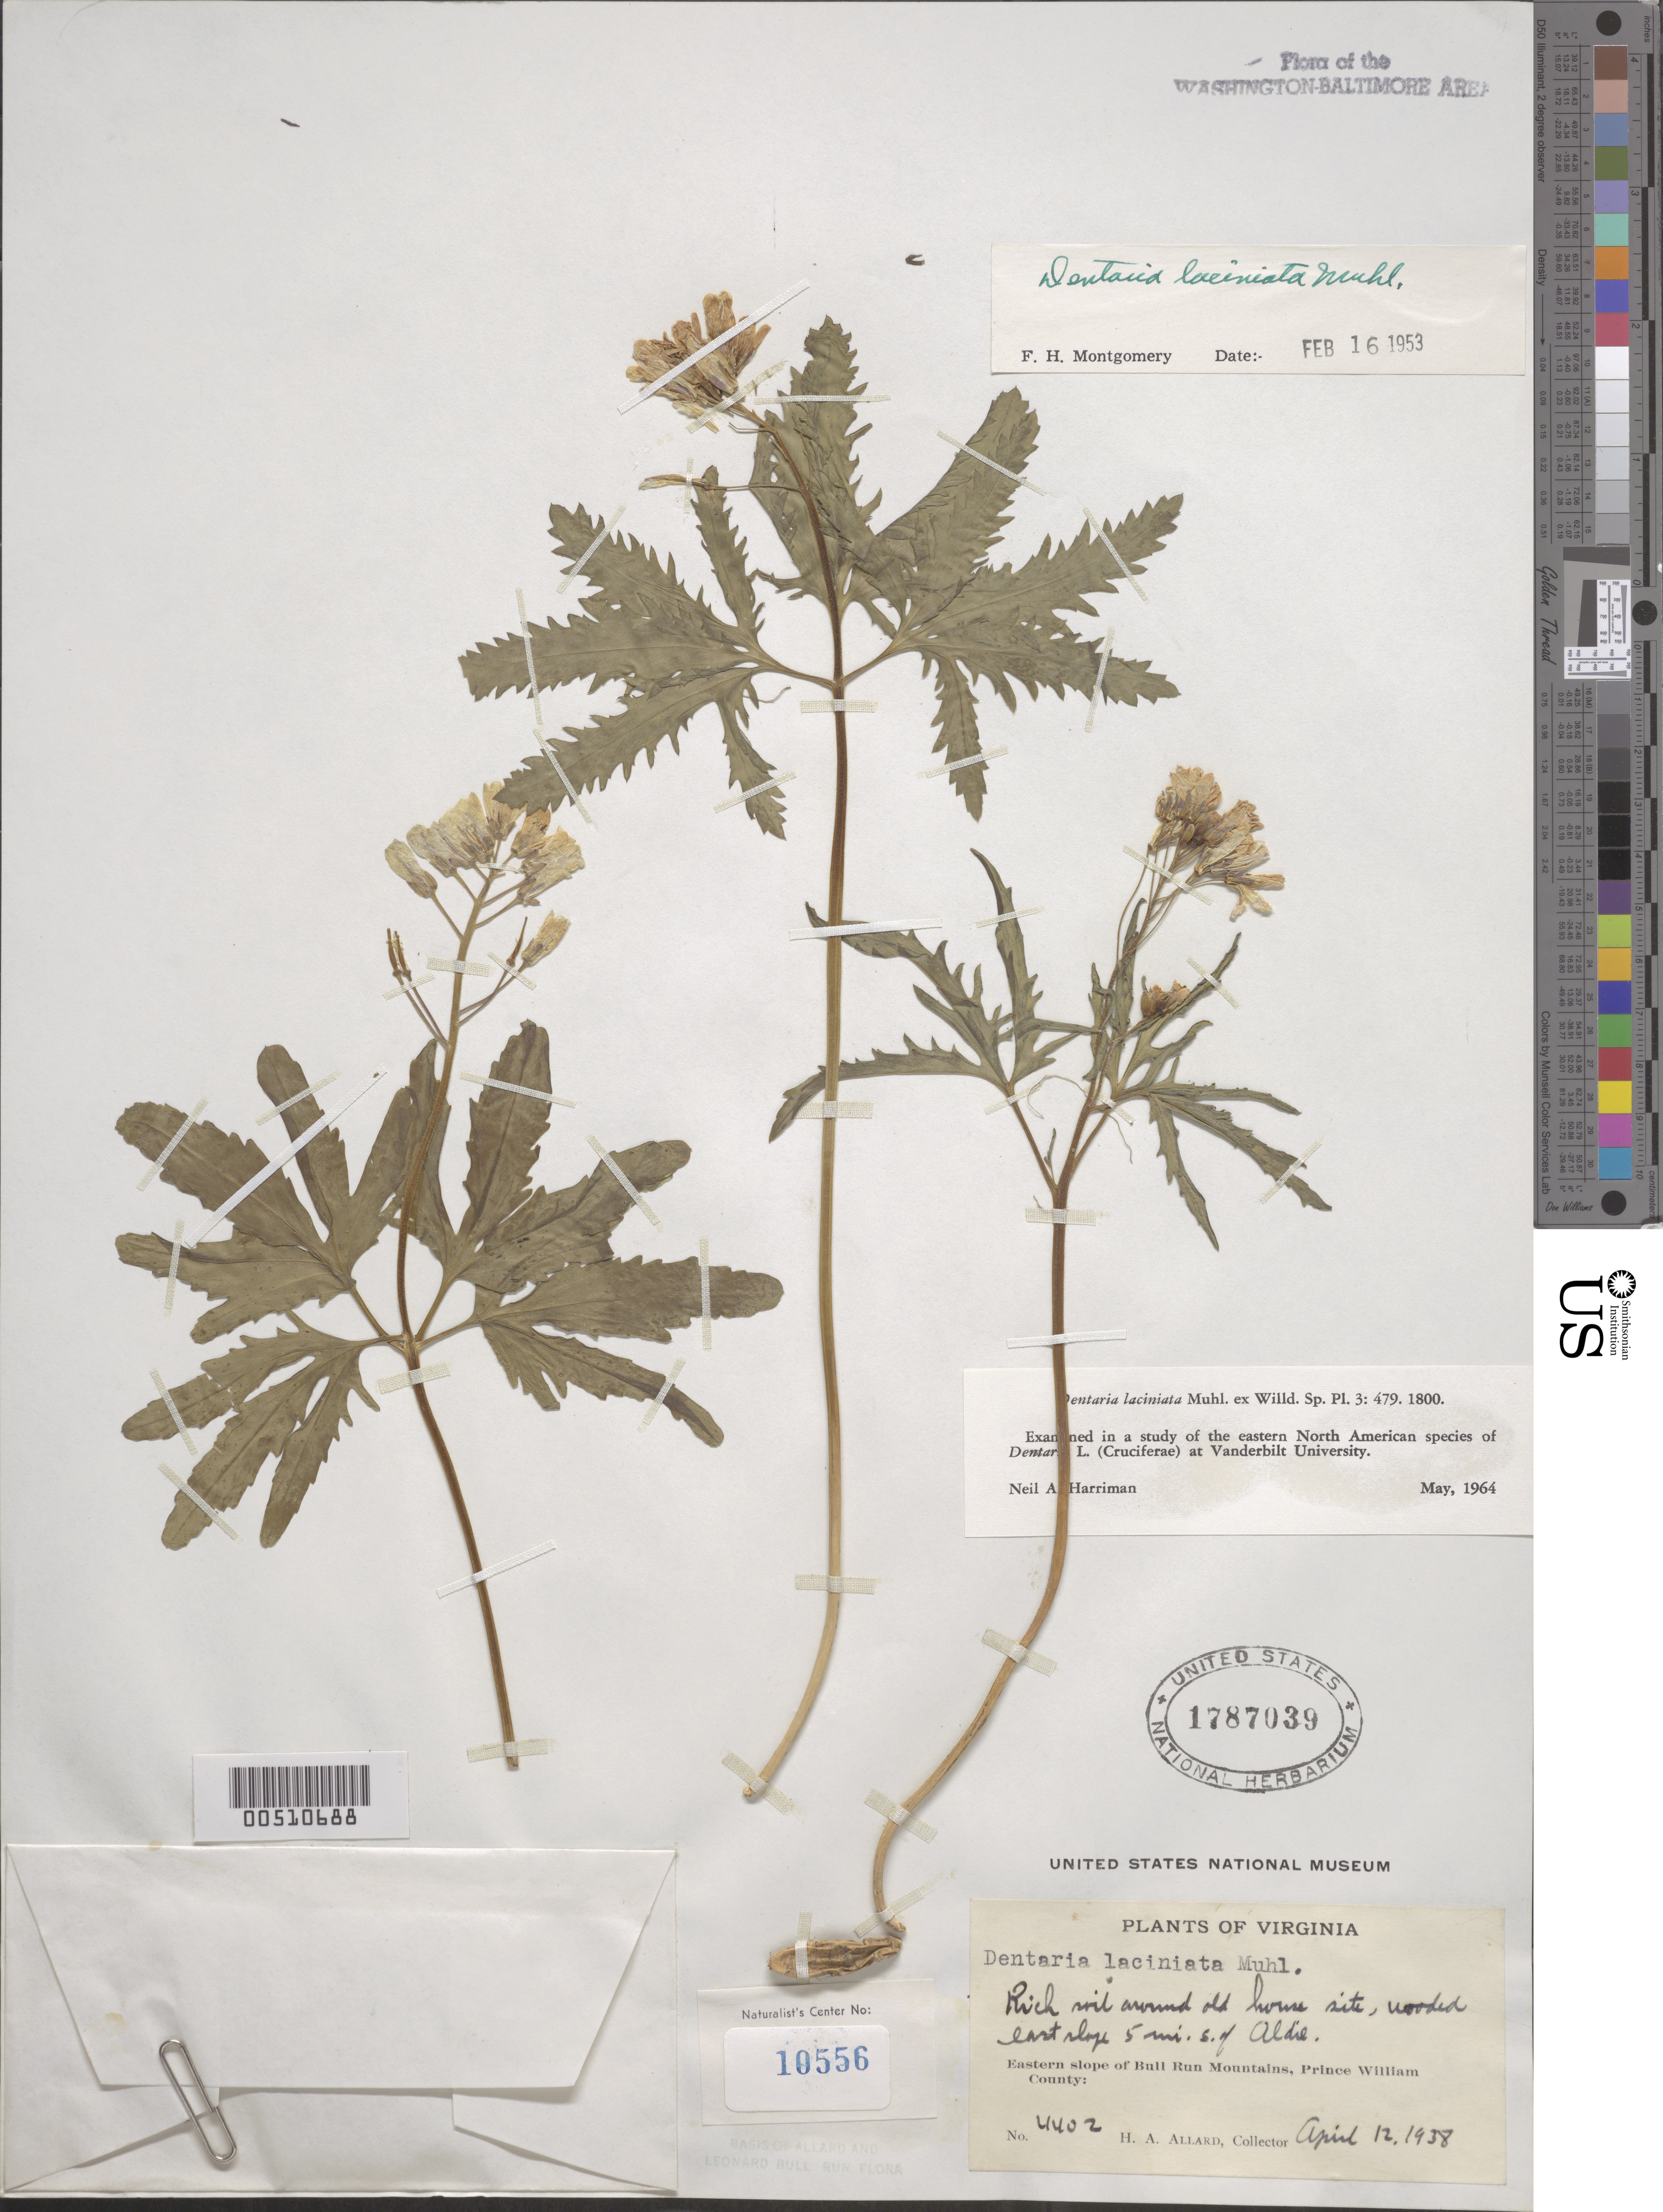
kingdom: Plantae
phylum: Tracheophyta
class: Magnoliopsida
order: Brassicales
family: Brassicaceae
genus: Cardamine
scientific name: Cardamine concatenata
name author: (Michx.) Sw.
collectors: H. A. Allard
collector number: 4402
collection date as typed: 12 Apr 1938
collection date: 1938-04-12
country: United States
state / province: Virginia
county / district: Prince William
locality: Near Old House Site, S of Aldie, E slope of Bull Run Mts. Bull Run Mts.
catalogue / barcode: US 1787039